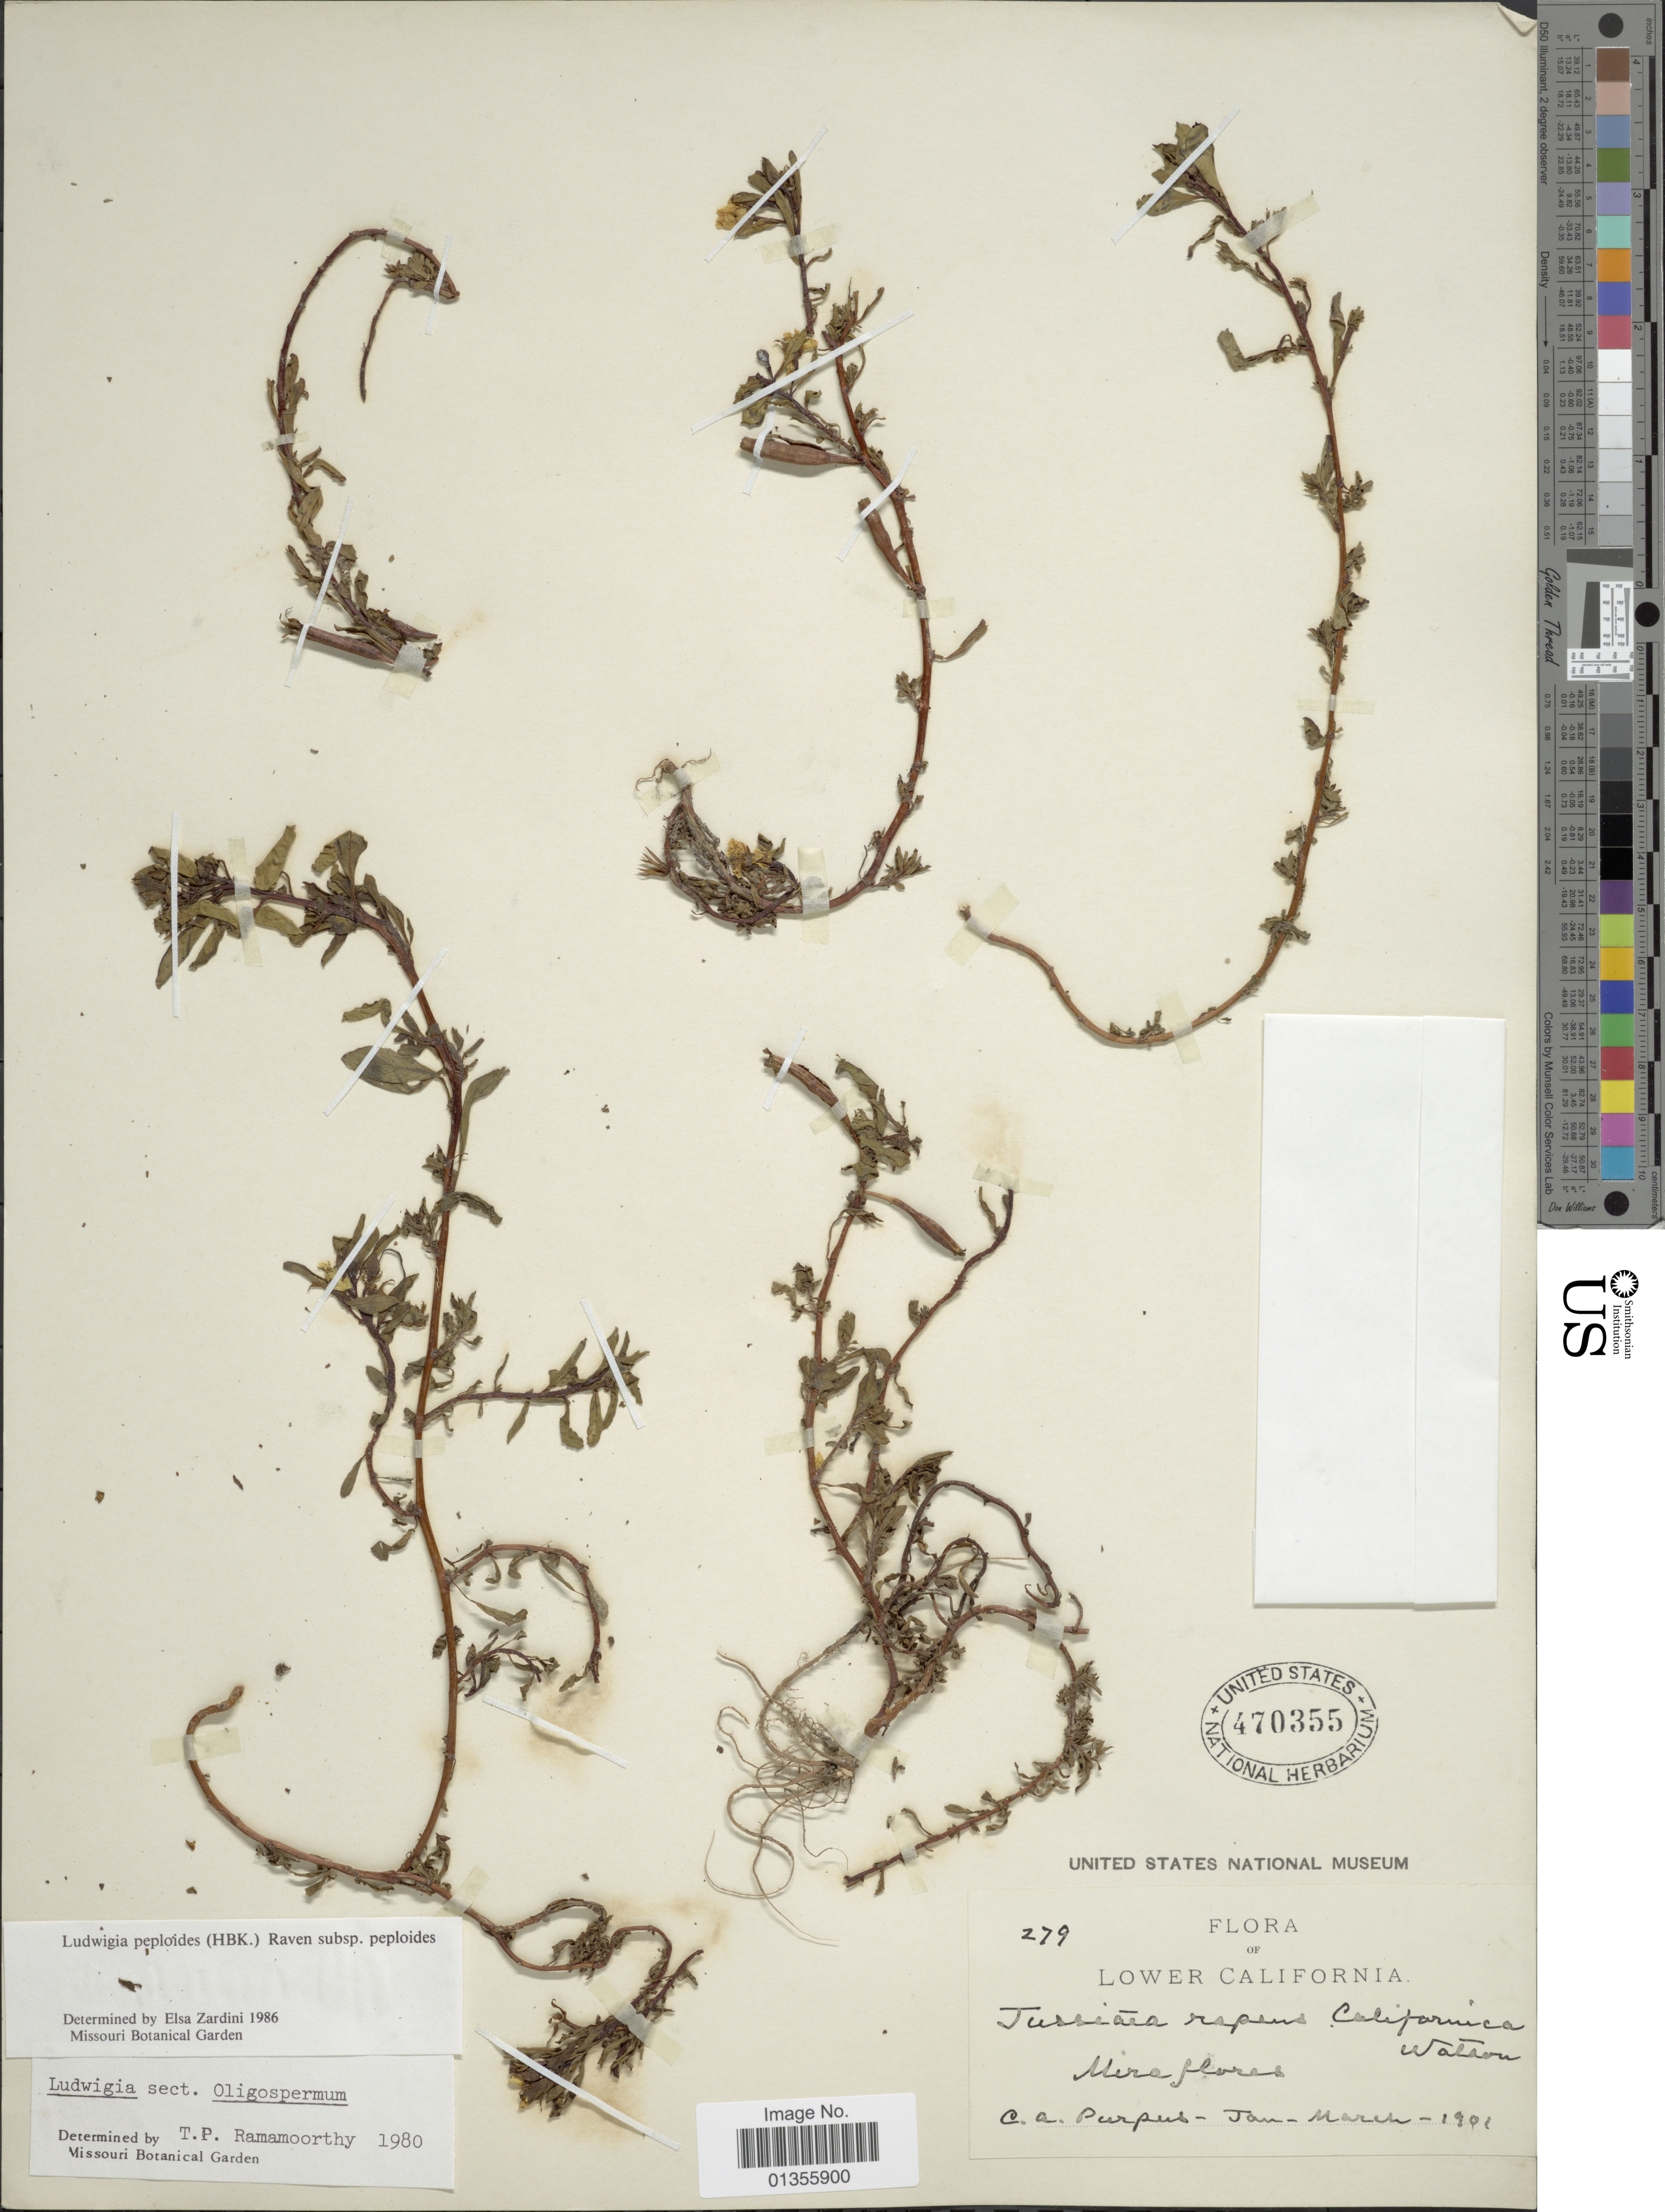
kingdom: Plantae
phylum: Tracheophyta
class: Magnoliopsida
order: Myrtales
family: Onagraceae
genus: Ludwigia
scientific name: Ludwigia peploides subsp. peploides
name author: (Kunth) P.H. Raven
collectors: C. A. Purpus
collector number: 279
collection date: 1901-01/1901-03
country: Mexico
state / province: Baja California Sur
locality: Lower California.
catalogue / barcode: US 470355